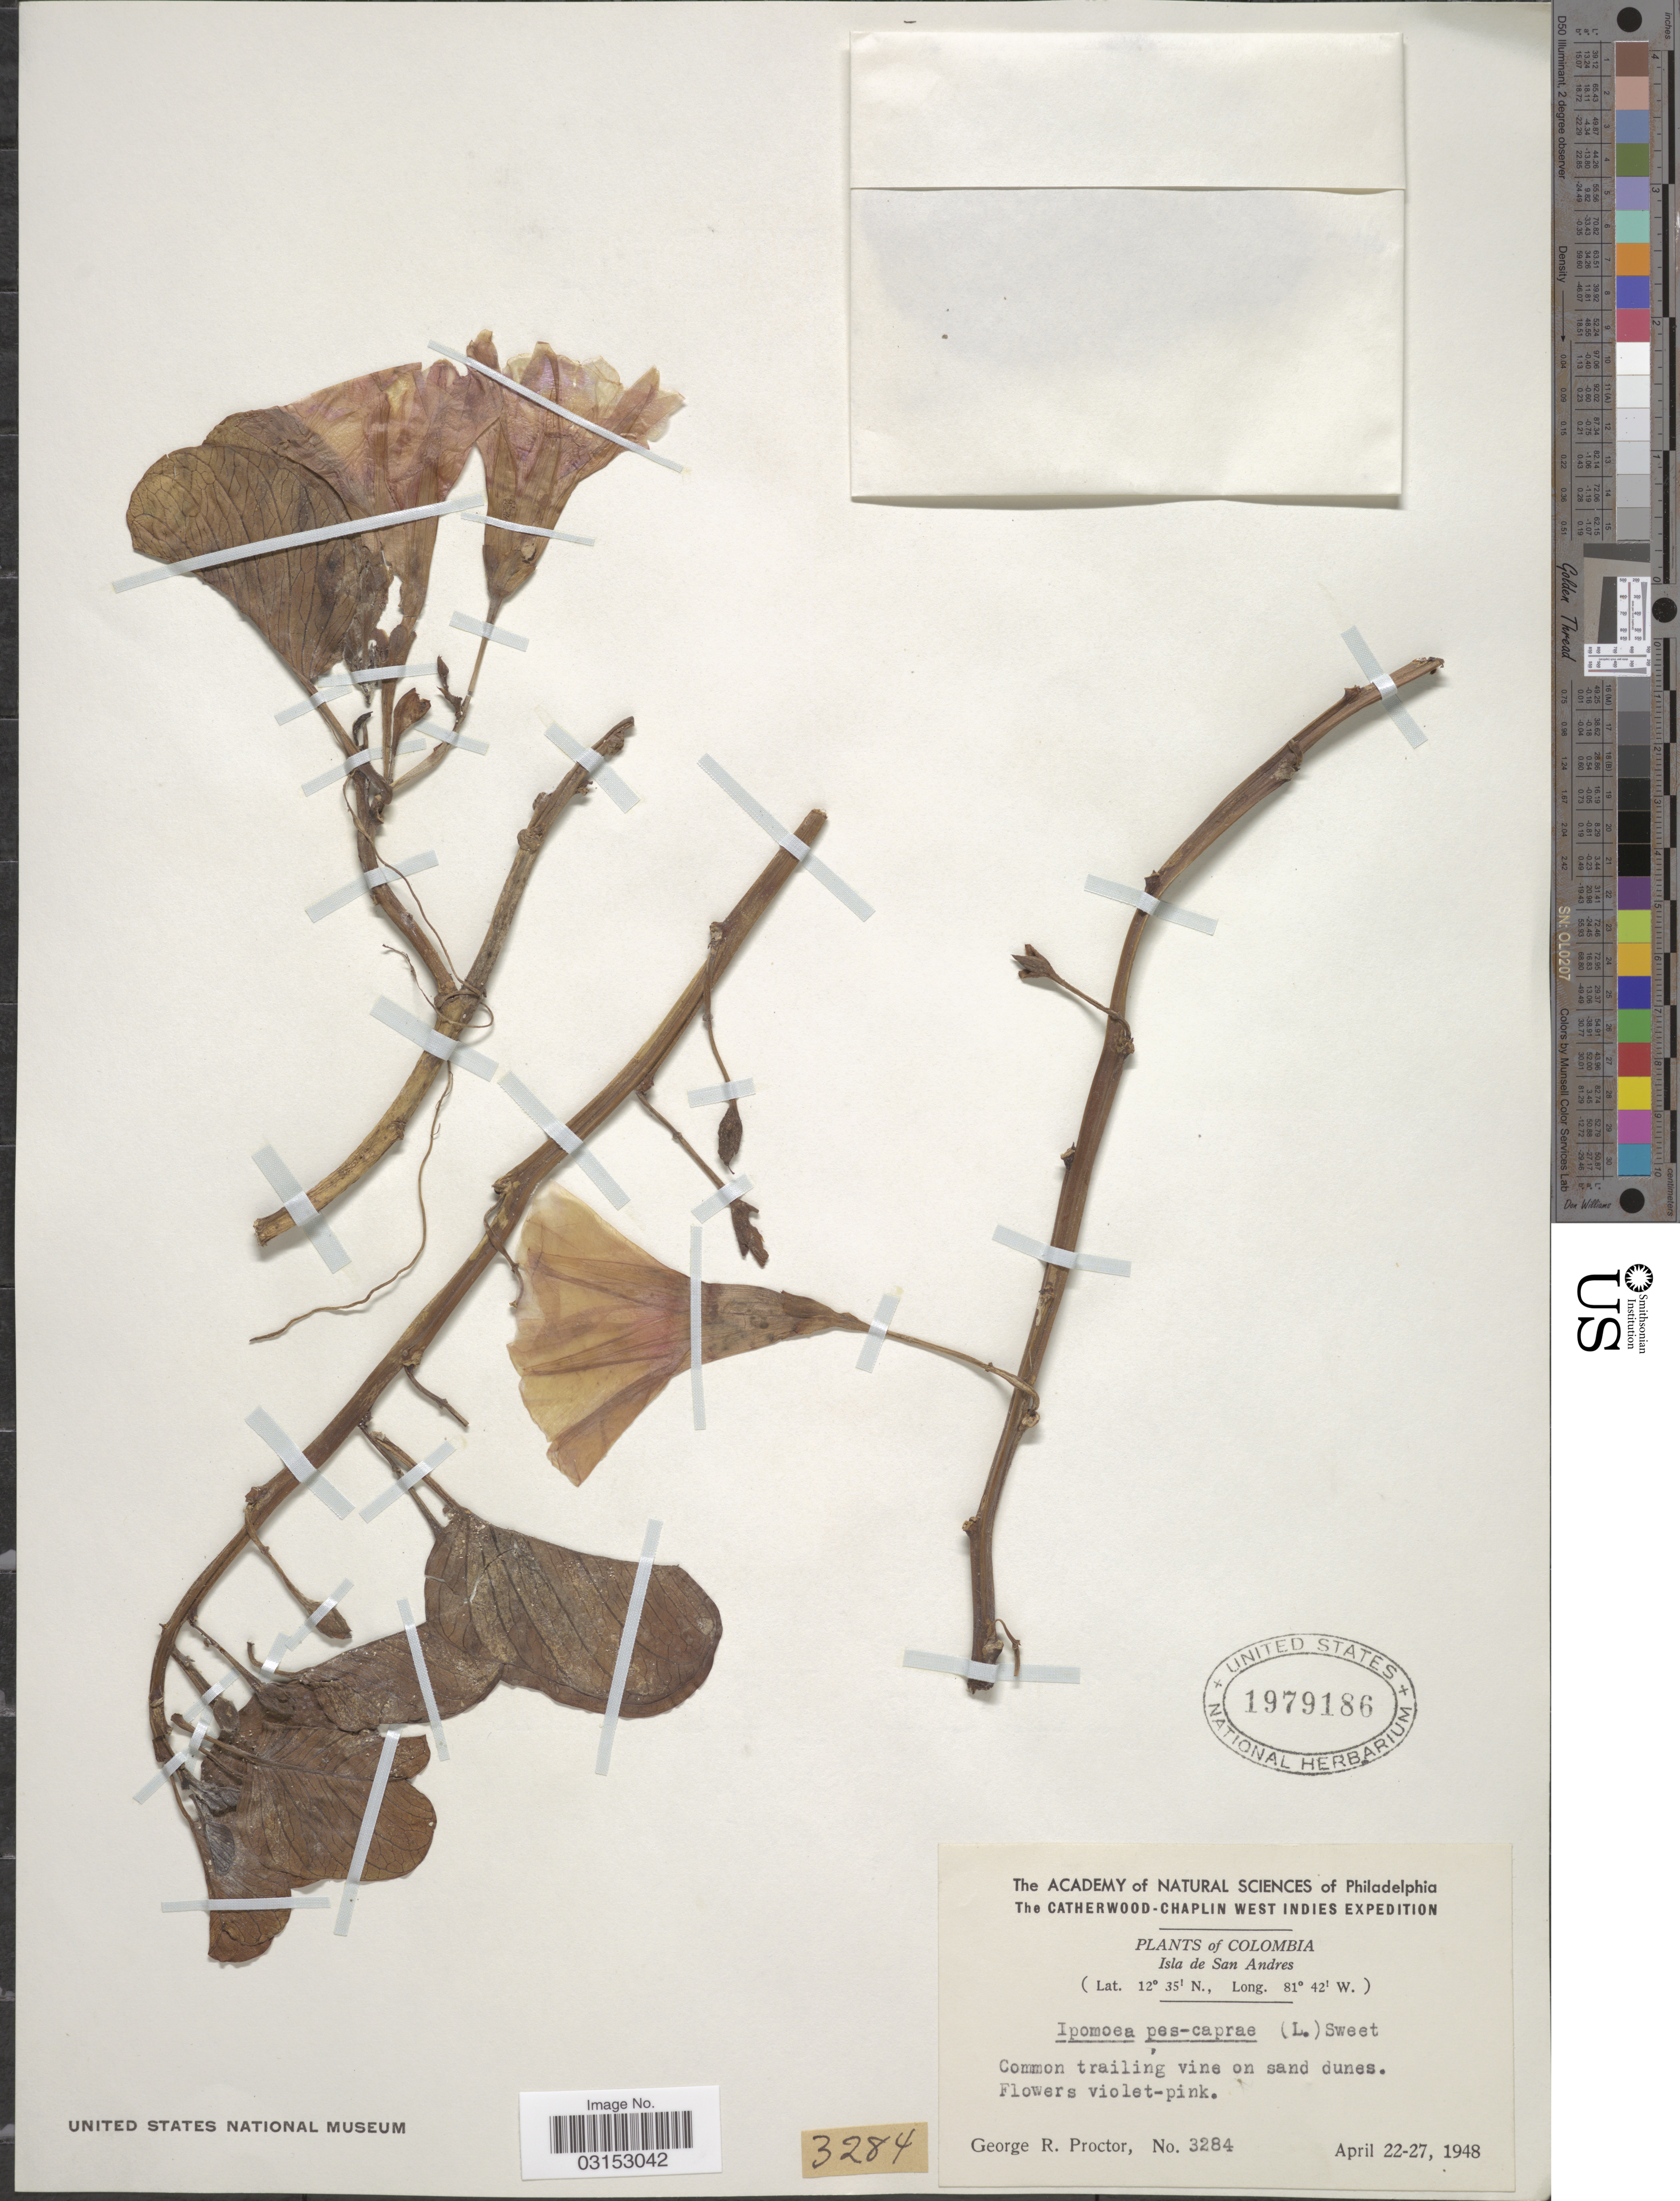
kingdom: Plantae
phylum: Tracheophyta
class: Magnoliopsida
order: Solanales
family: Convolvulaceae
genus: Ipomoea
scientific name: Ipomoea pes-caprae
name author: (L.) R. Br.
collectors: G. R. Proctor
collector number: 3284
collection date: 1948-04-22/1948-04-27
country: Colombia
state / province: San Andres y Providencia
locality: Isla de San Andres.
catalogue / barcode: US 1979186